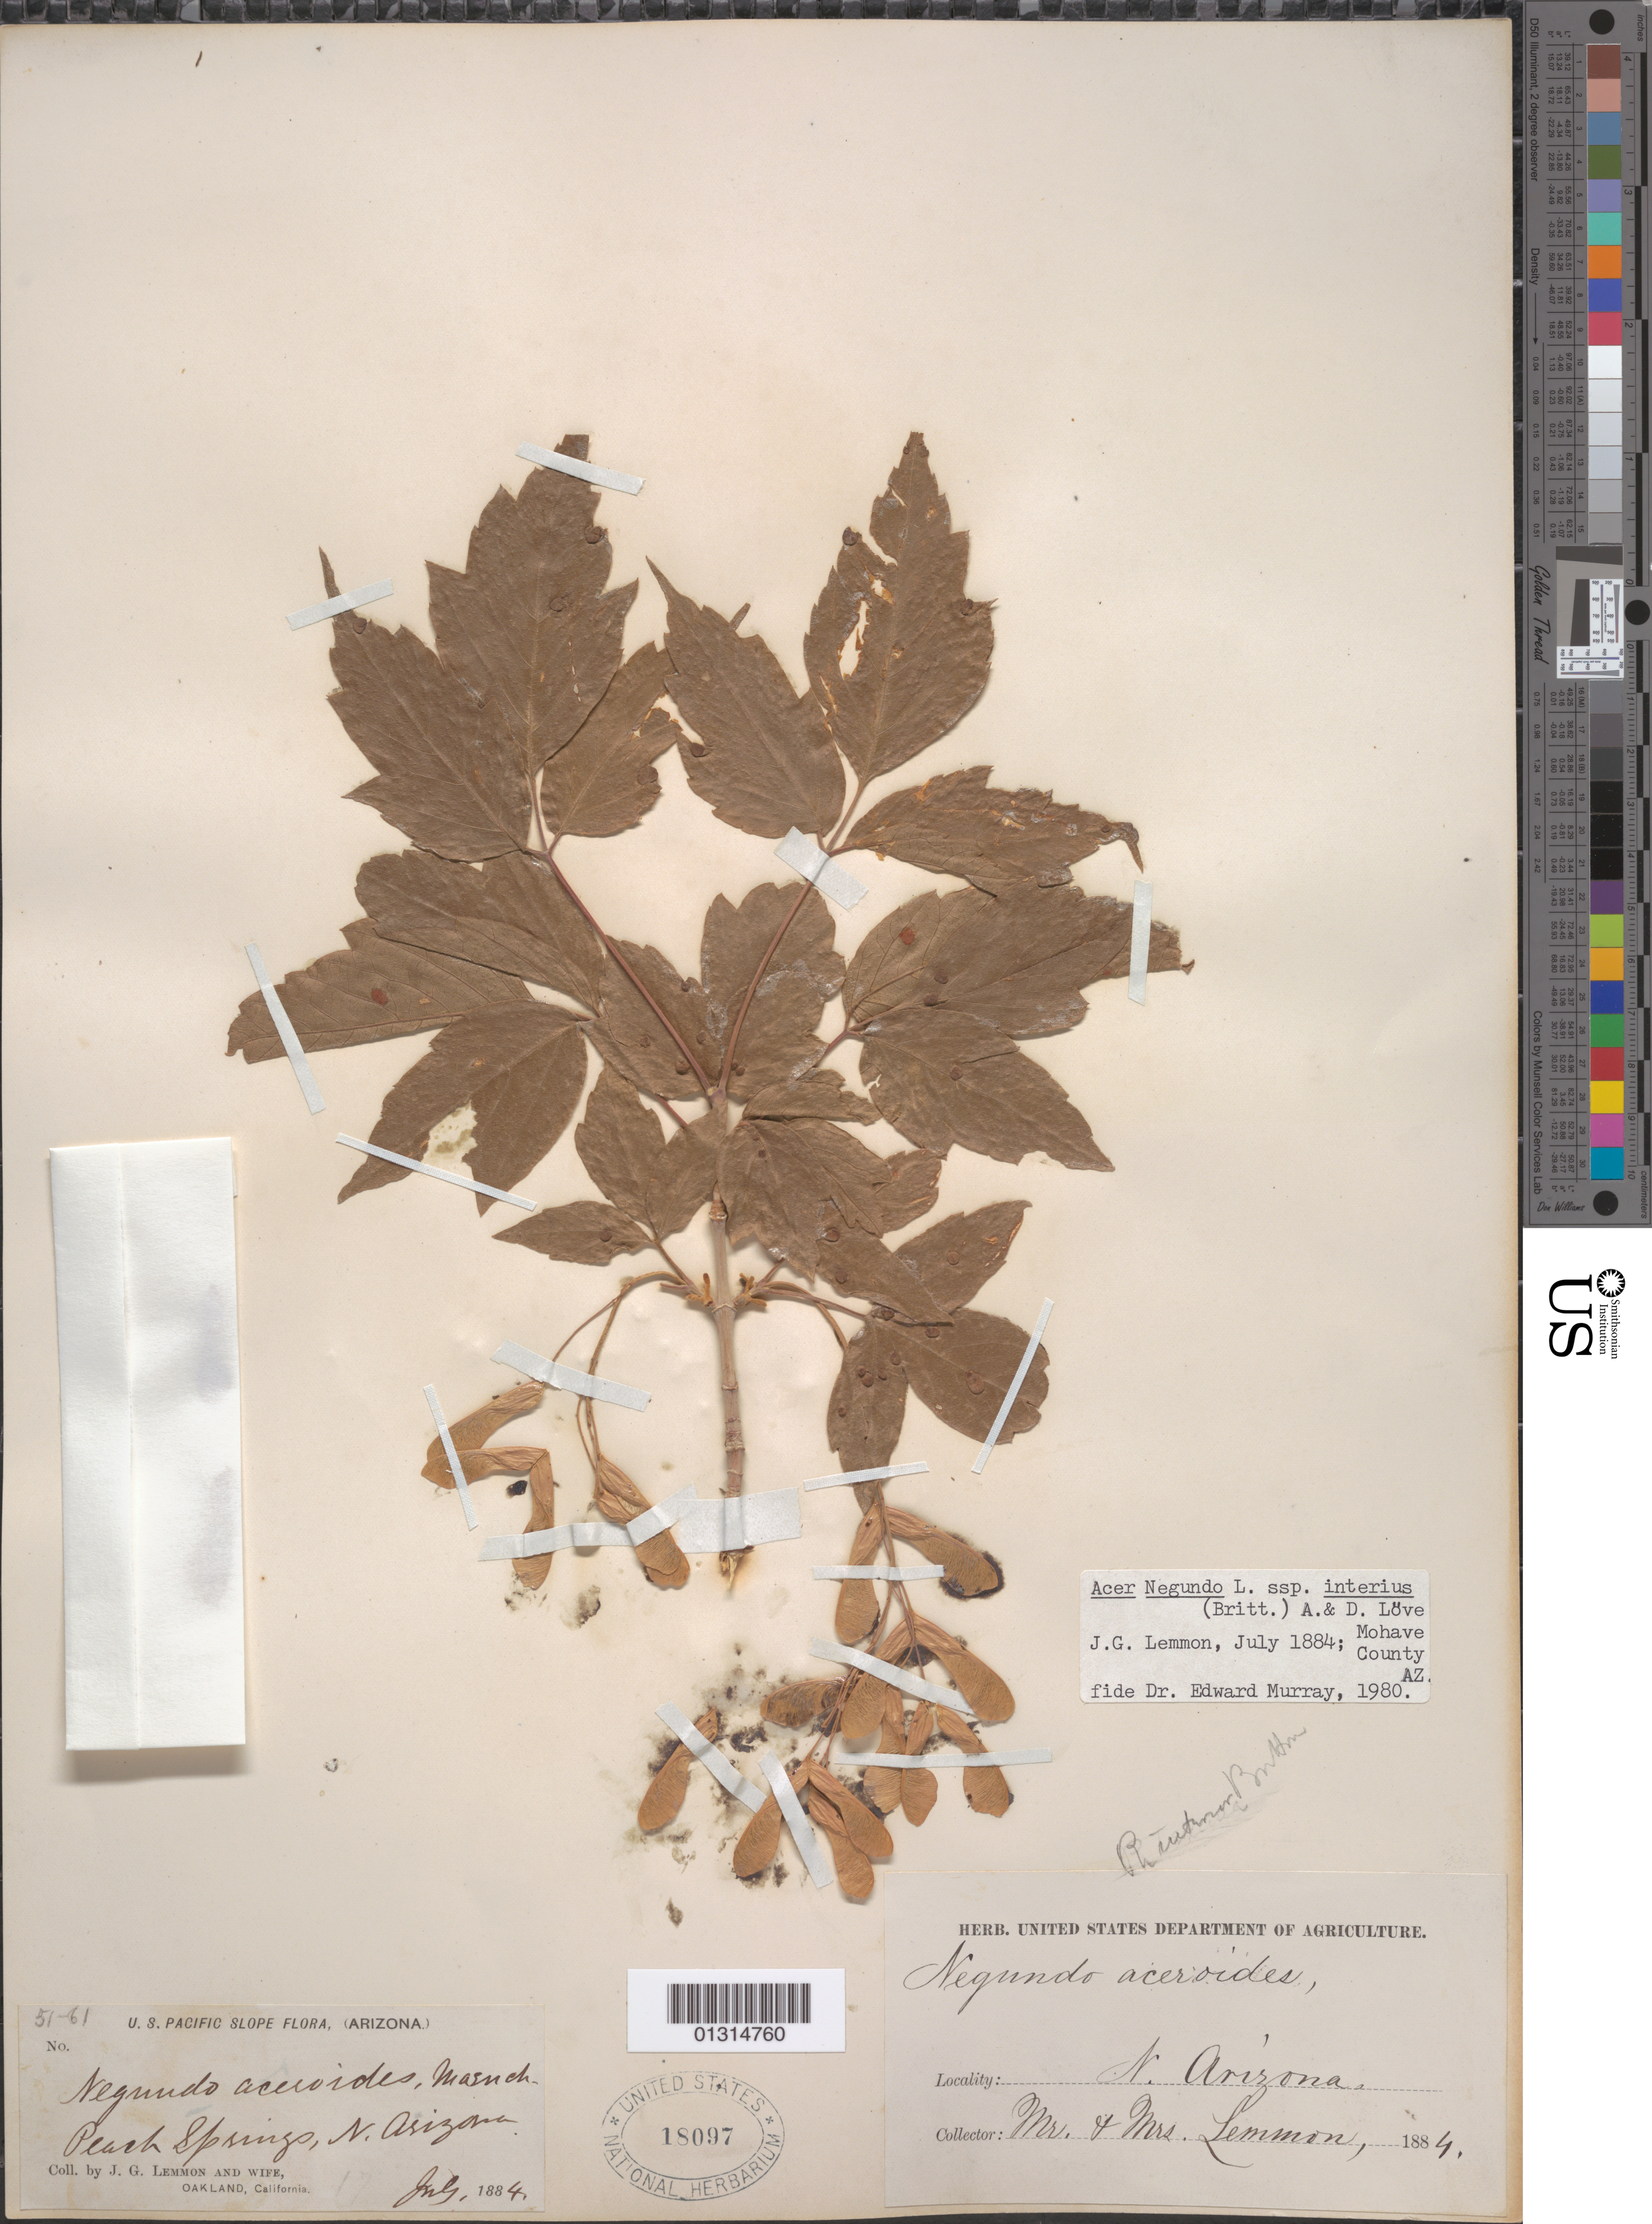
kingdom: Plantae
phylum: Tracheophyta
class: Magnoliopsida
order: Sapindales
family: Sapindaceae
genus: Acer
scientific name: Acer negundo subsp. interius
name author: (Britton) Á. Löve & D. Löve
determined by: Murray, Edward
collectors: J. G. Lemmon & Mrs. J. G. Lemmon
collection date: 1884-07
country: United States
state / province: Arizona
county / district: Mohave County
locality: Peach Springs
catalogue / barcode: US 18097